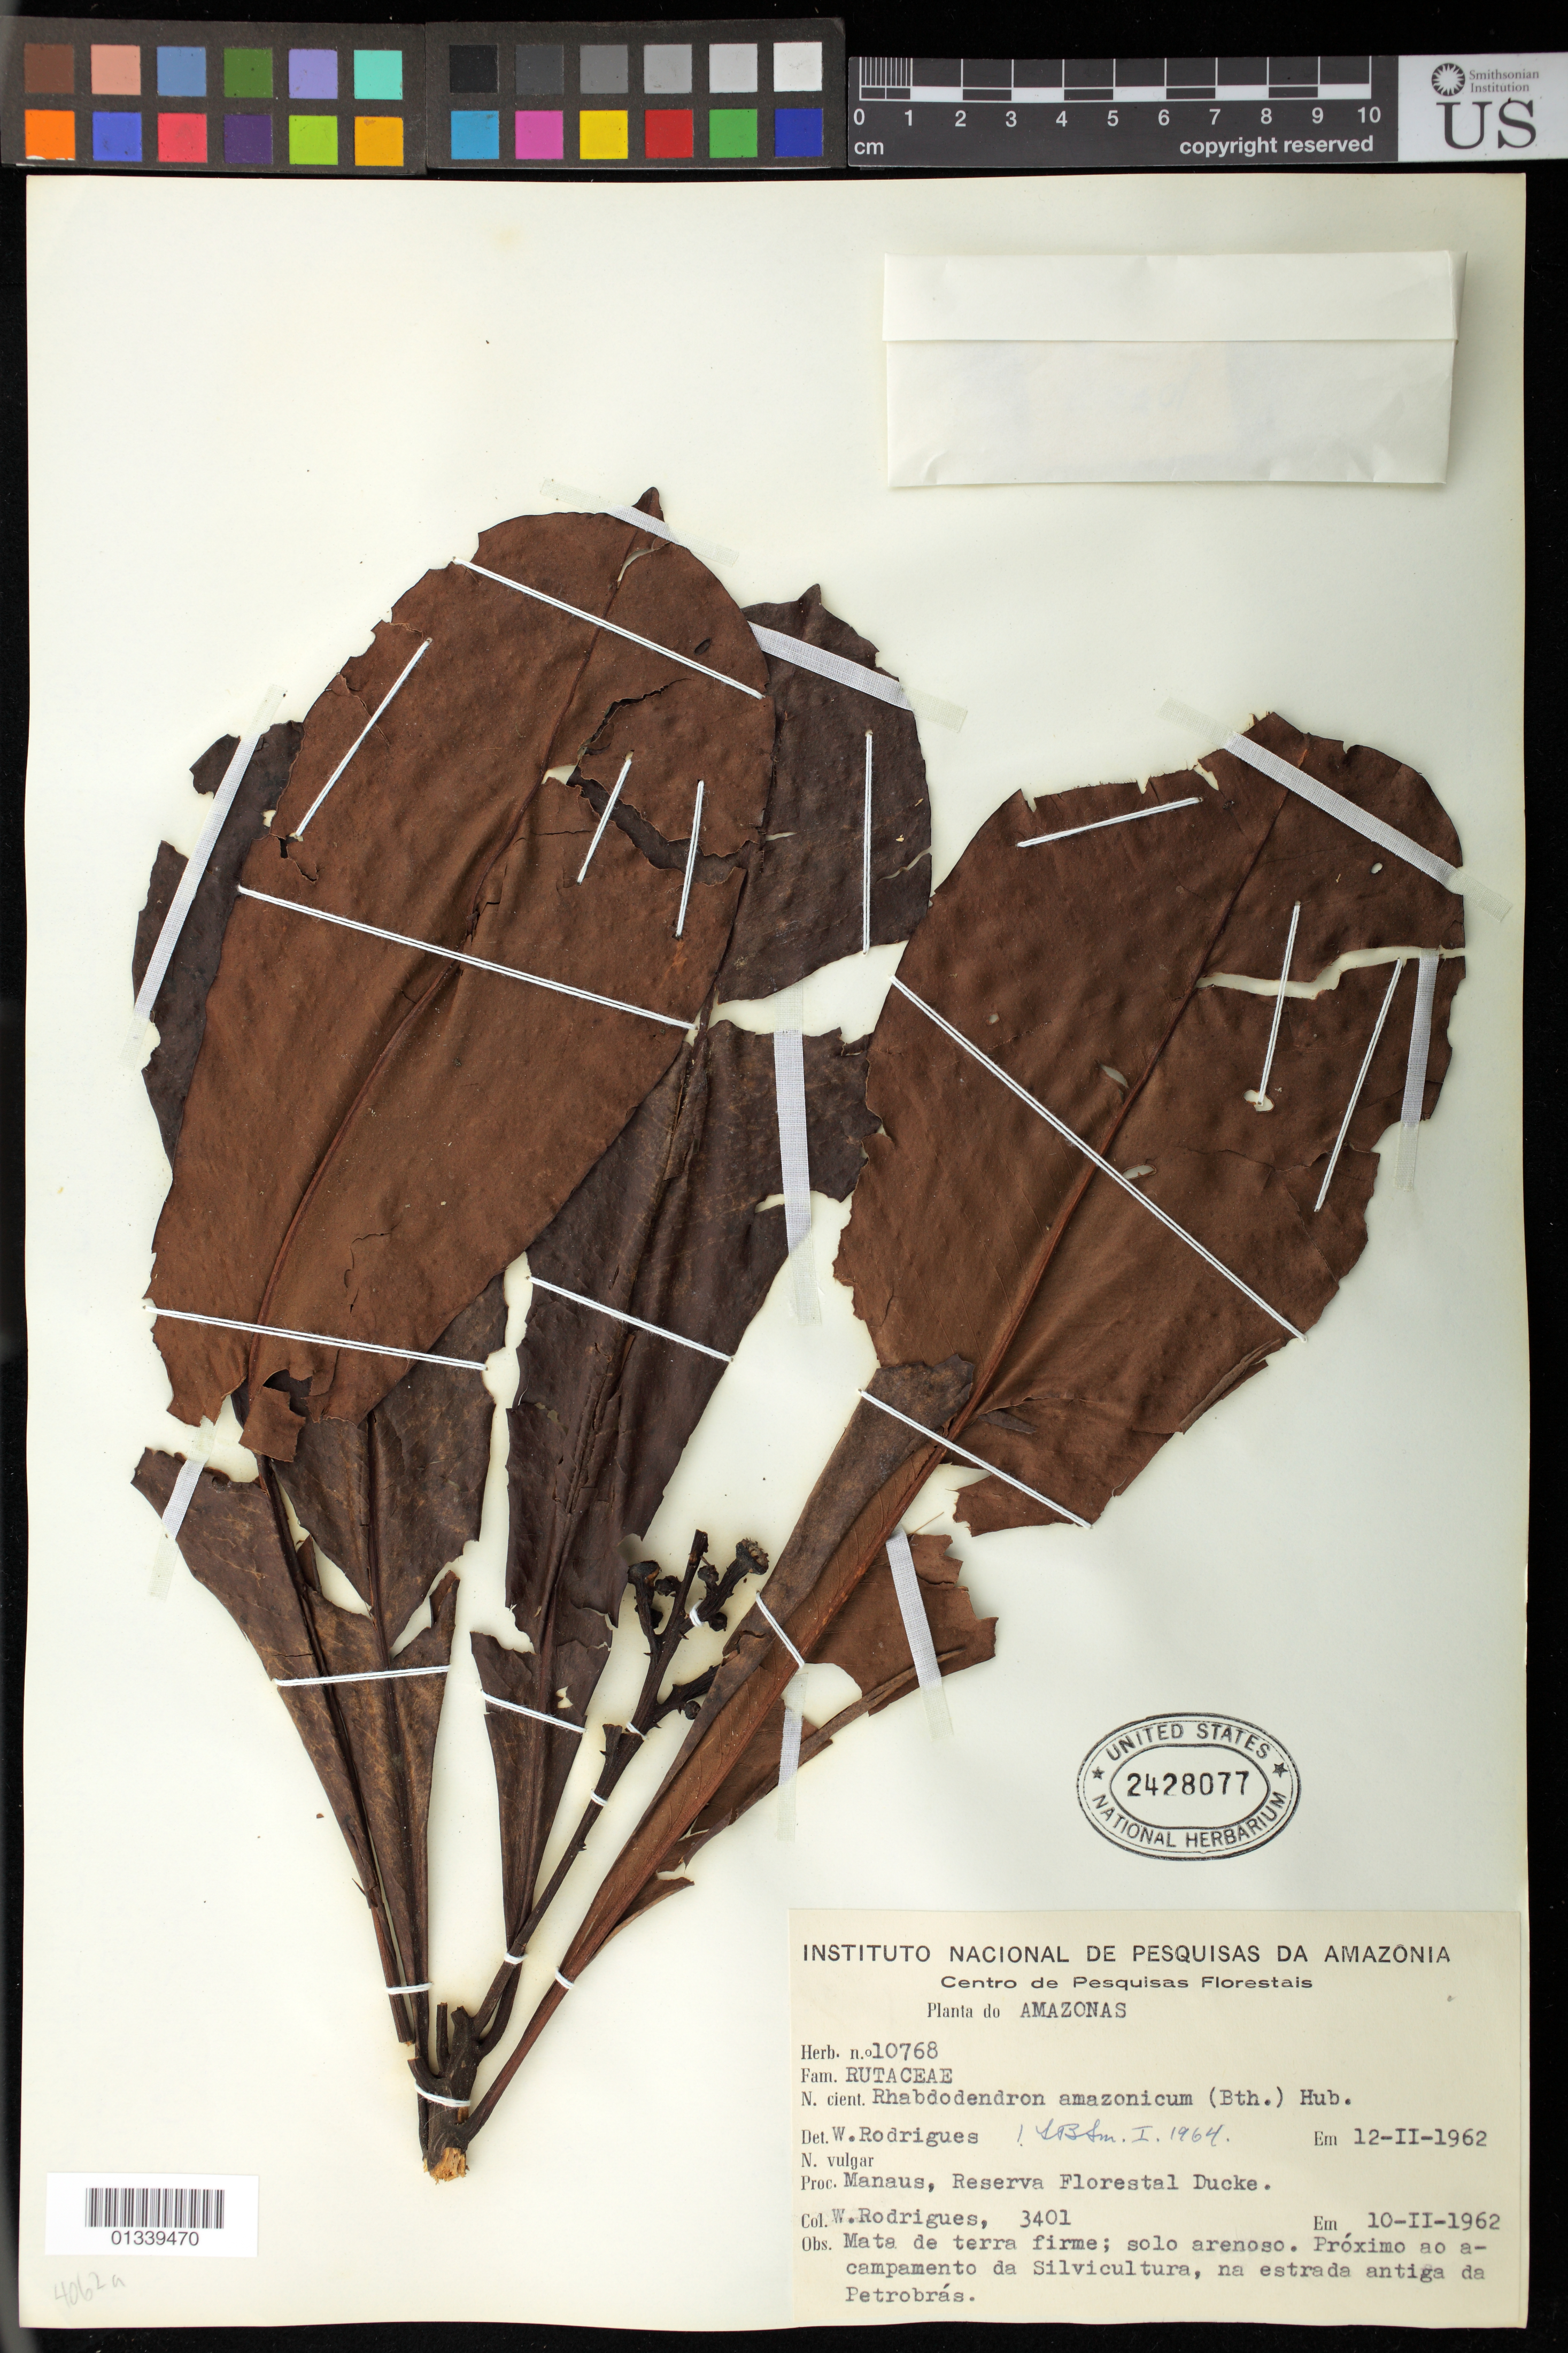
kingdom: Plantae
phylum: Tracheophyta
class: Magnoliopsida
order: Caryophyllales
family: Rhabdodendraceae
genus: Rhabdodendron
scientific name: Rhabdodendron amazonicum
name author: (Spruce ex Benth.) Huber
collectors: W. A. Rodrigues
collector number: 3401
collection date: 1962-02-10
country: Brazil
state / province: Amazonas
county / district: Manaus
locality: Reserva Florestal Ducke. Próximo ao acampamento da Silvicultura, na estrada antiga da Petrobrás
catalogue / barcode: US 2428077